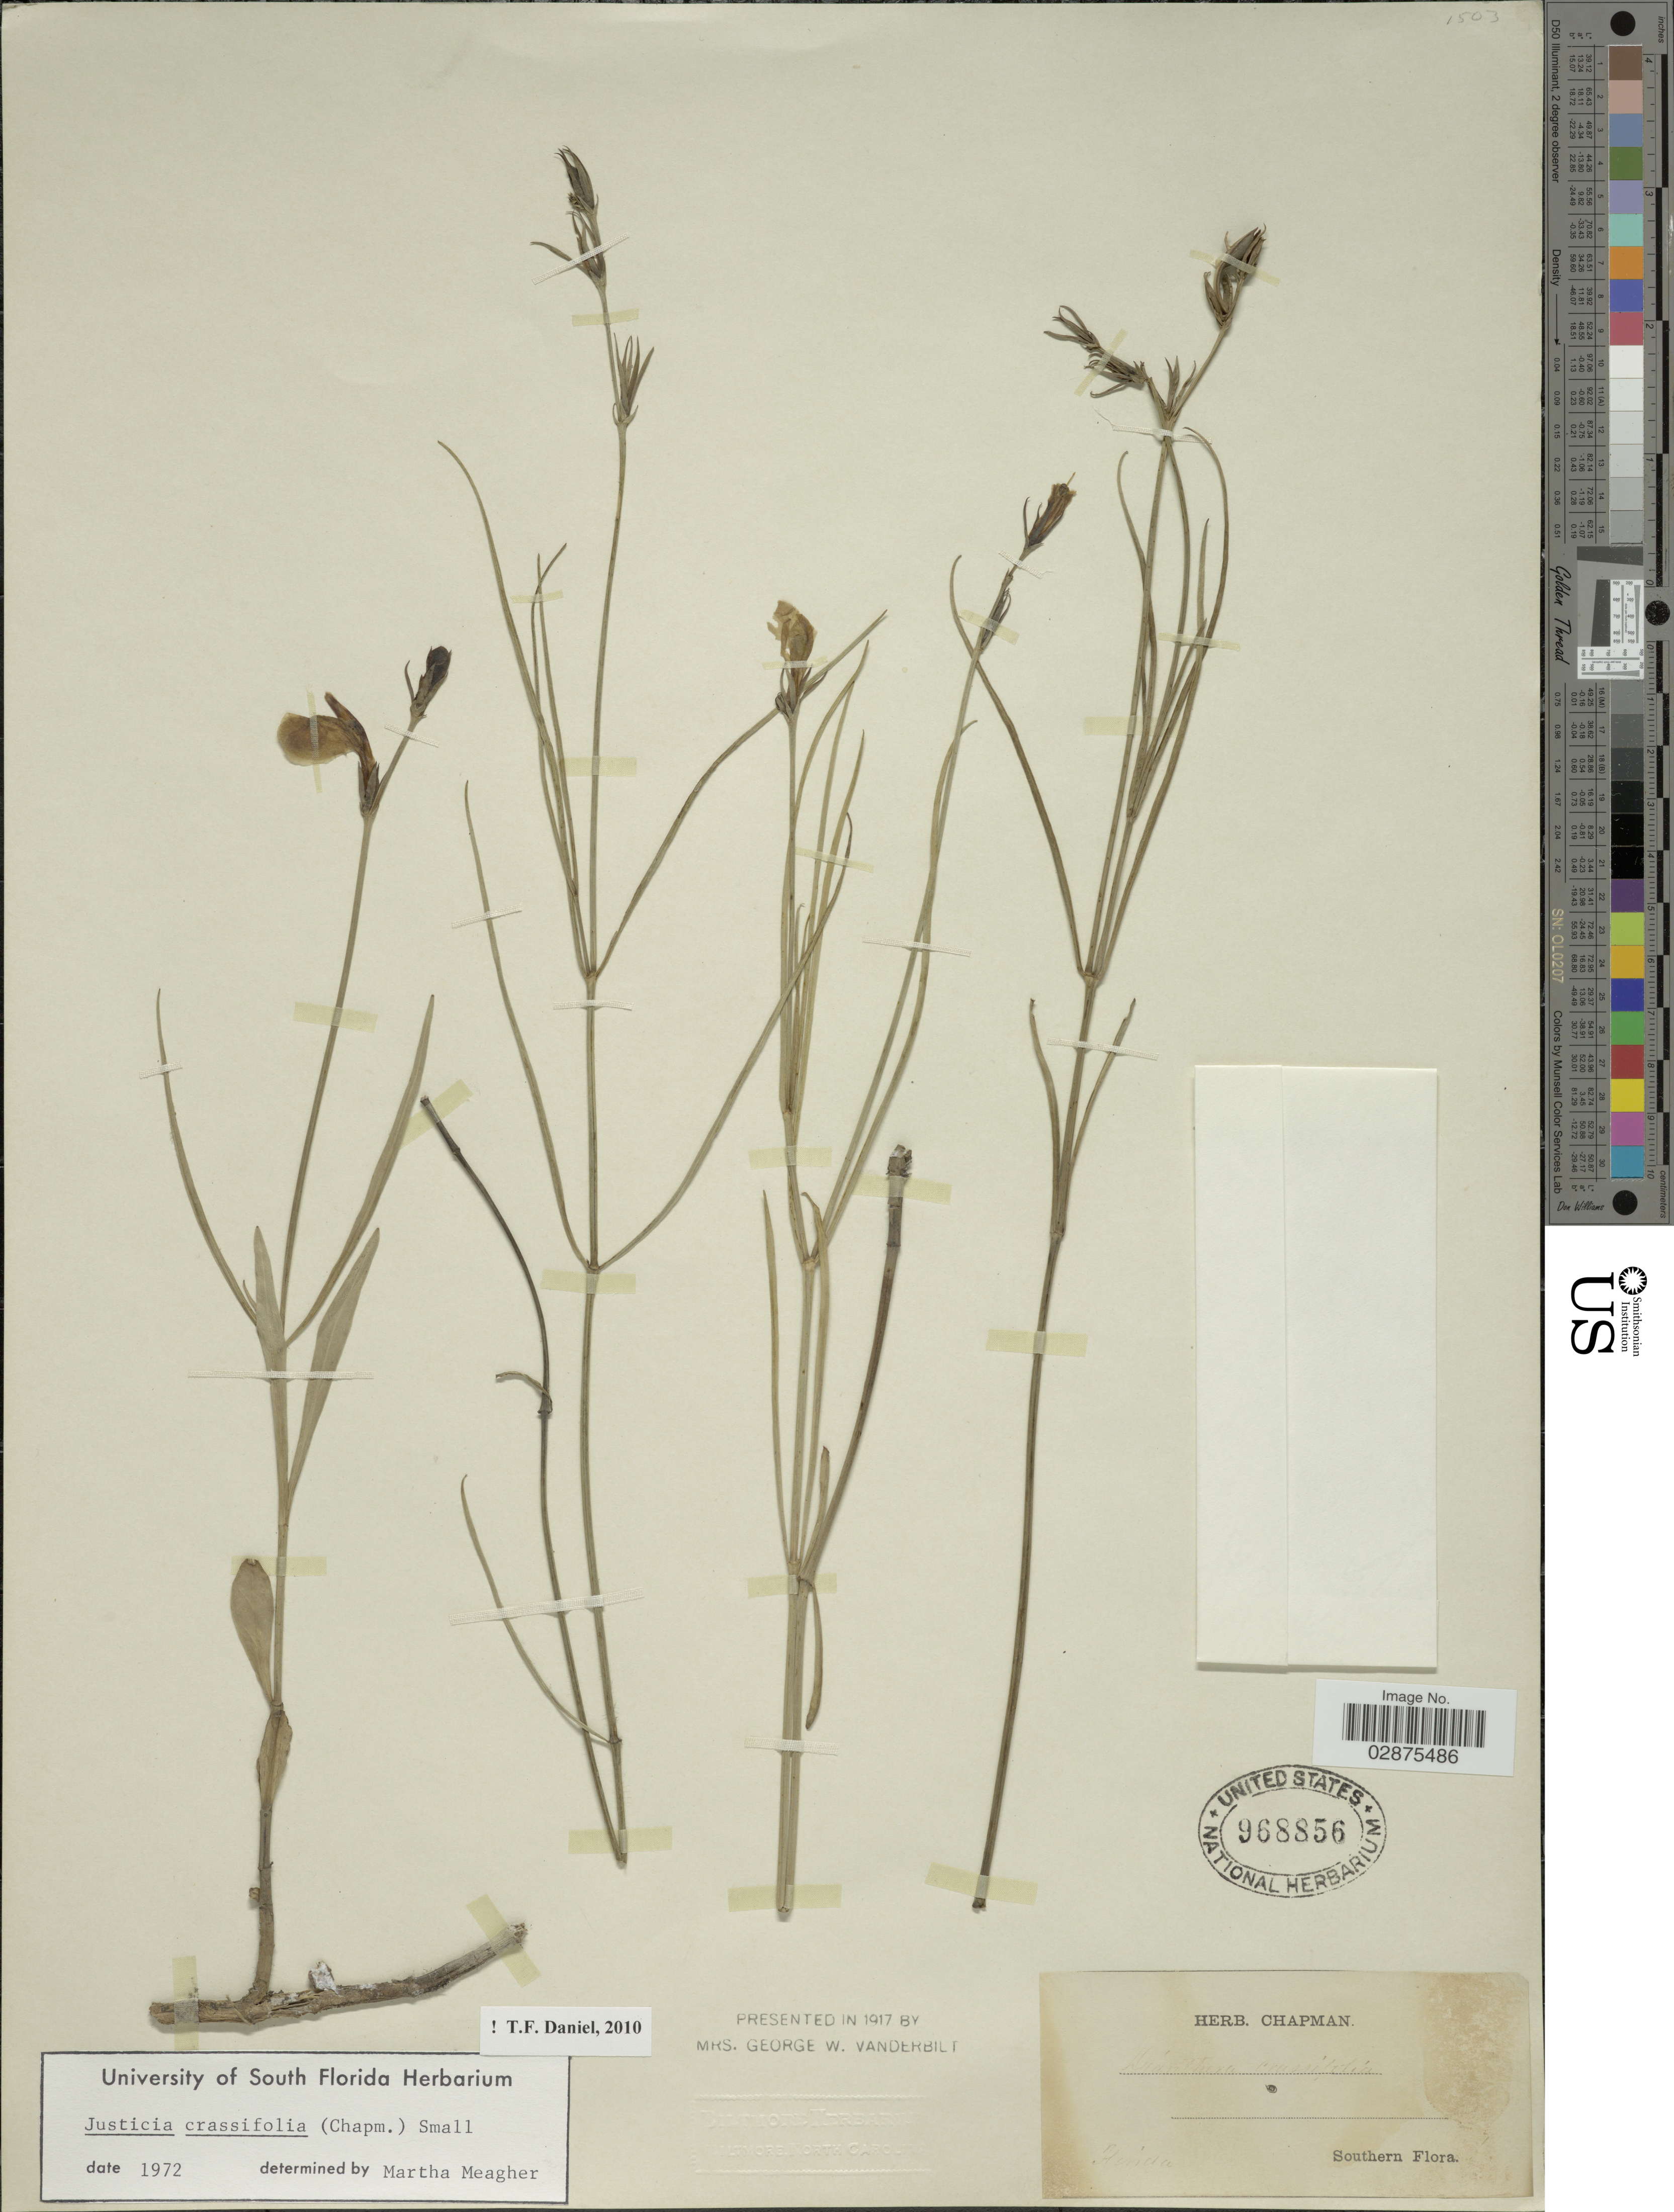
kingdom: Plantae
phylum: Tracheophyta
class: Magnoliopsida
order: Lamiales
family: Acanthaceae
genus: Justicia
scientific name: Justicia crassifolia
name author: (Chapm.) Chapm. ex Small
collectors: ex herb. Chapman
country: United States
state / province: Florida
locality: Southern.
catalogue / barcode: US 968856